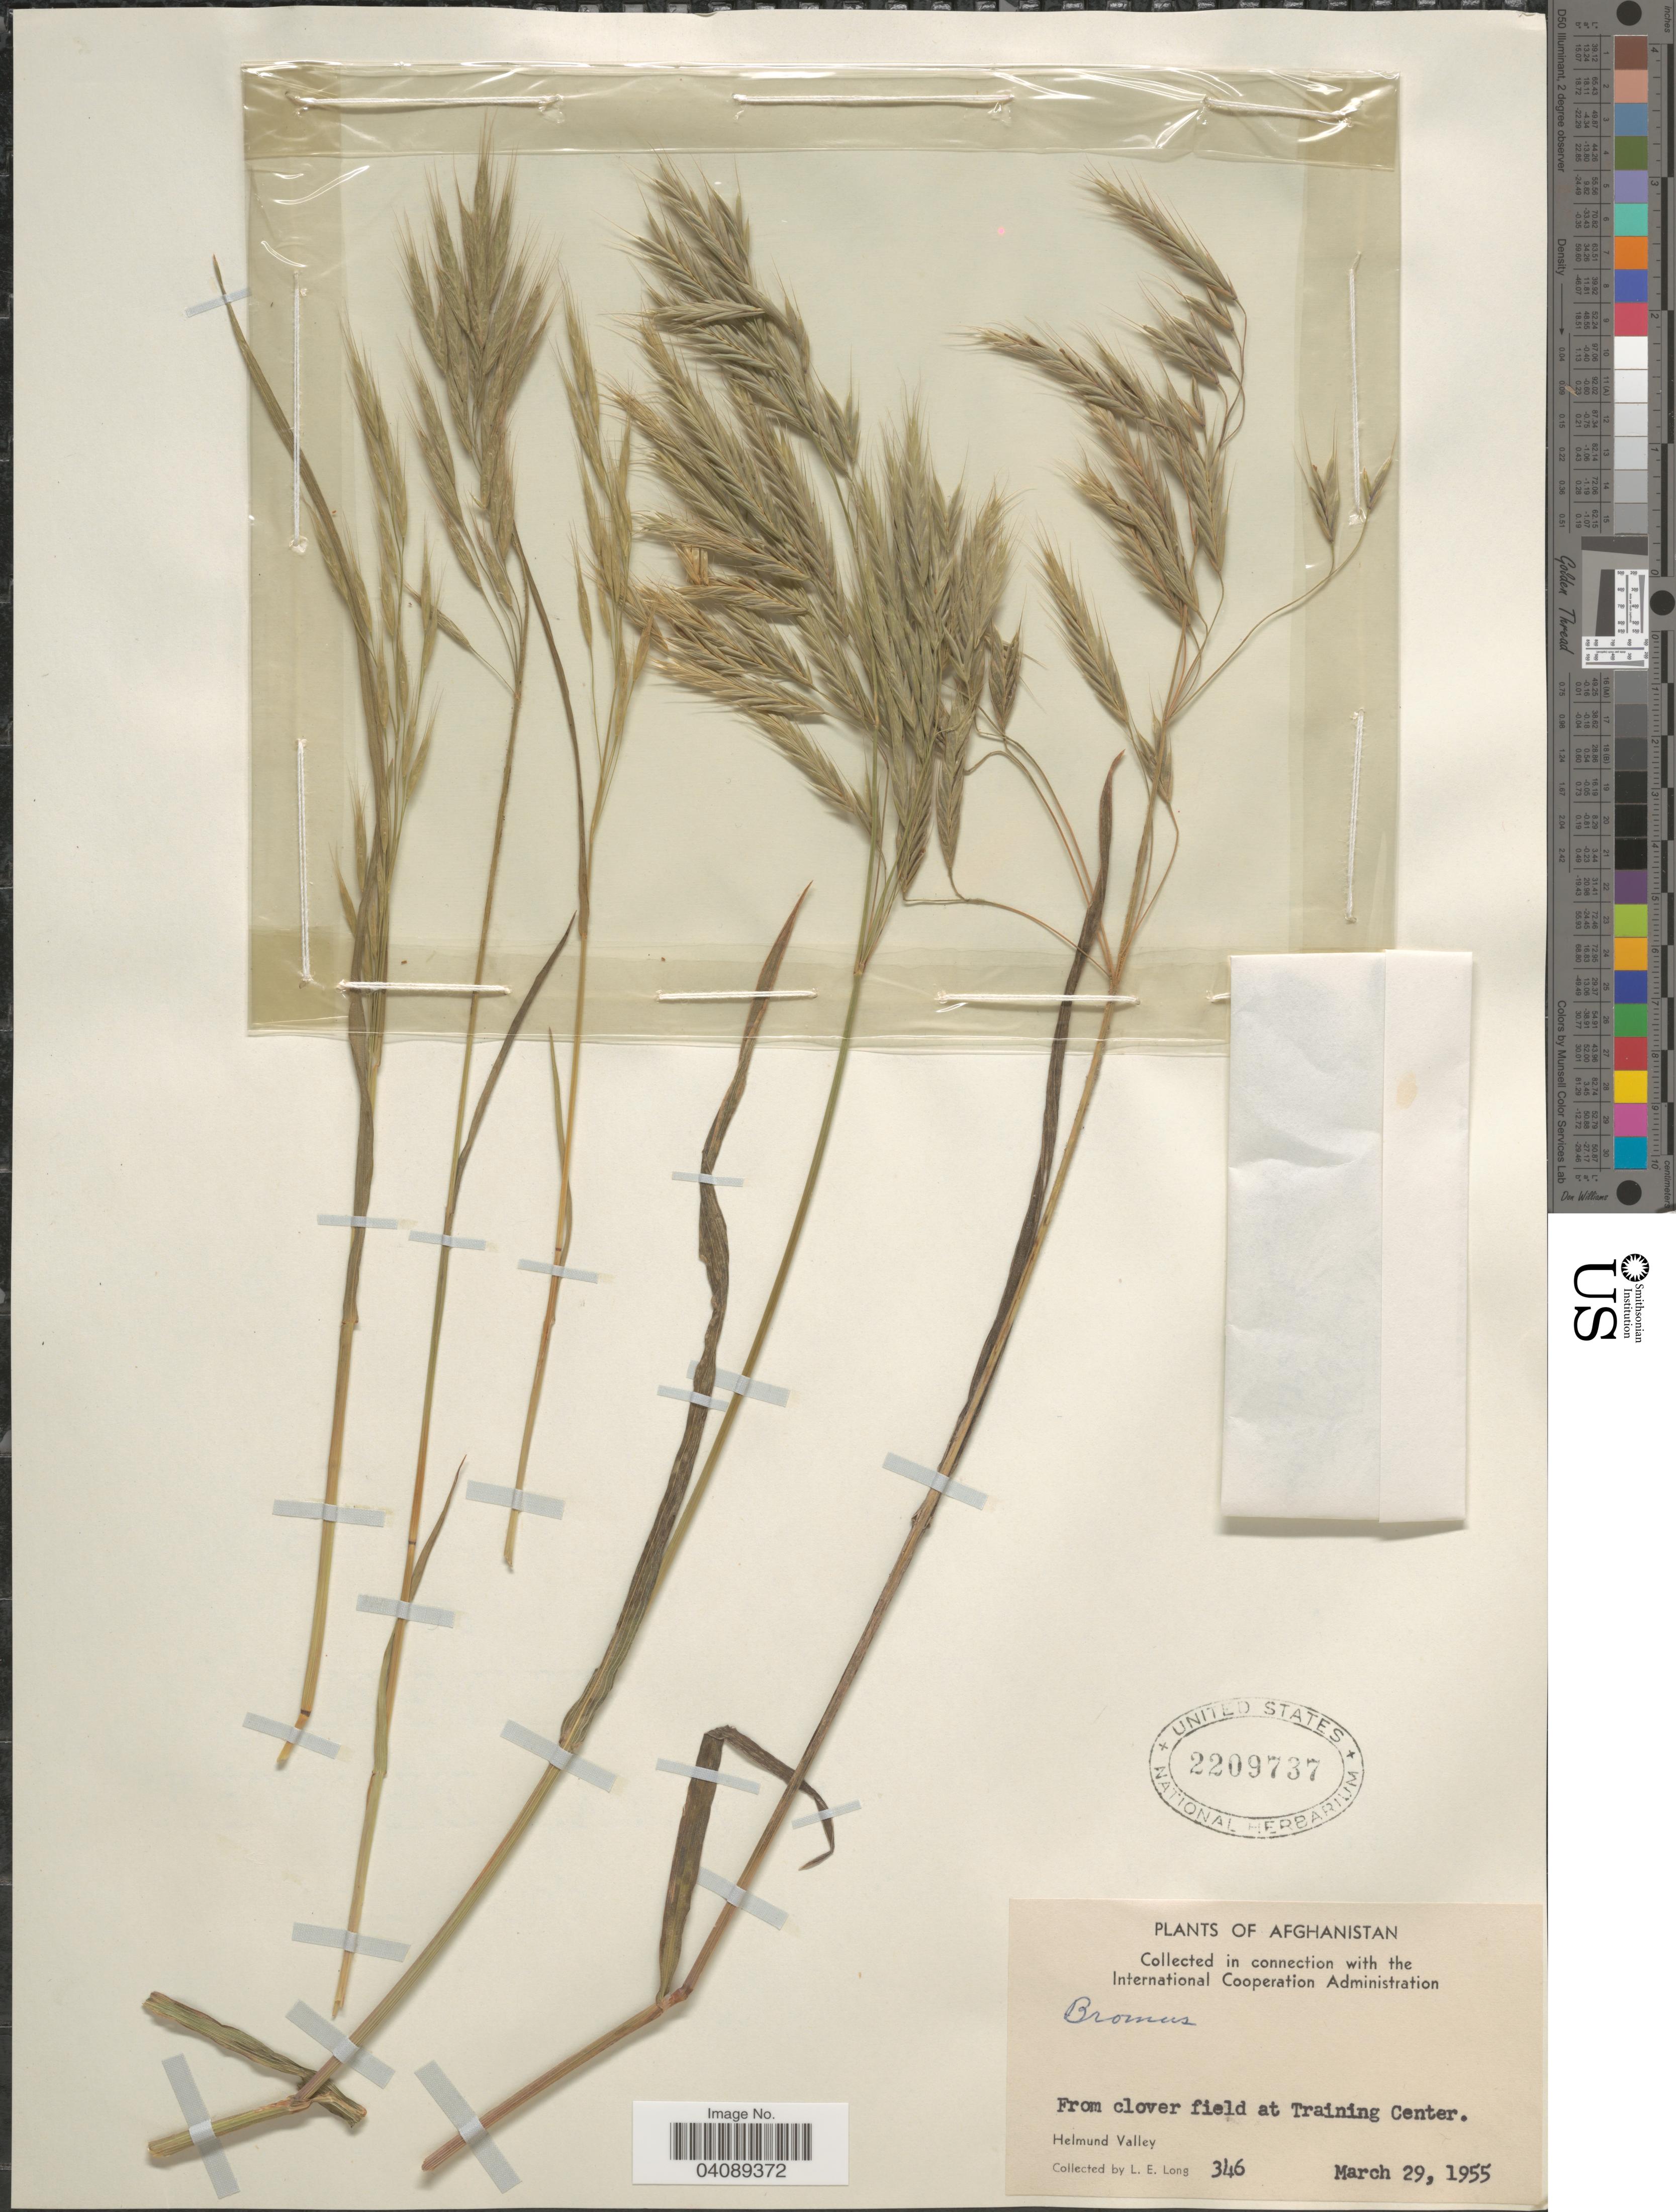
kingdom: Plantae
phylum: Tracheophyta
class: Liliopsida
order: Poales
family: Poaceae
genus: Bromus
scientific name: Bromus sp.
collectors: L. E. Long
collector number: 346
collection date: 1955-03-29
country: Afghanistan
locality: From clover field at Training Center. Helmund Valley.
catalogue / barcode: US 2209737